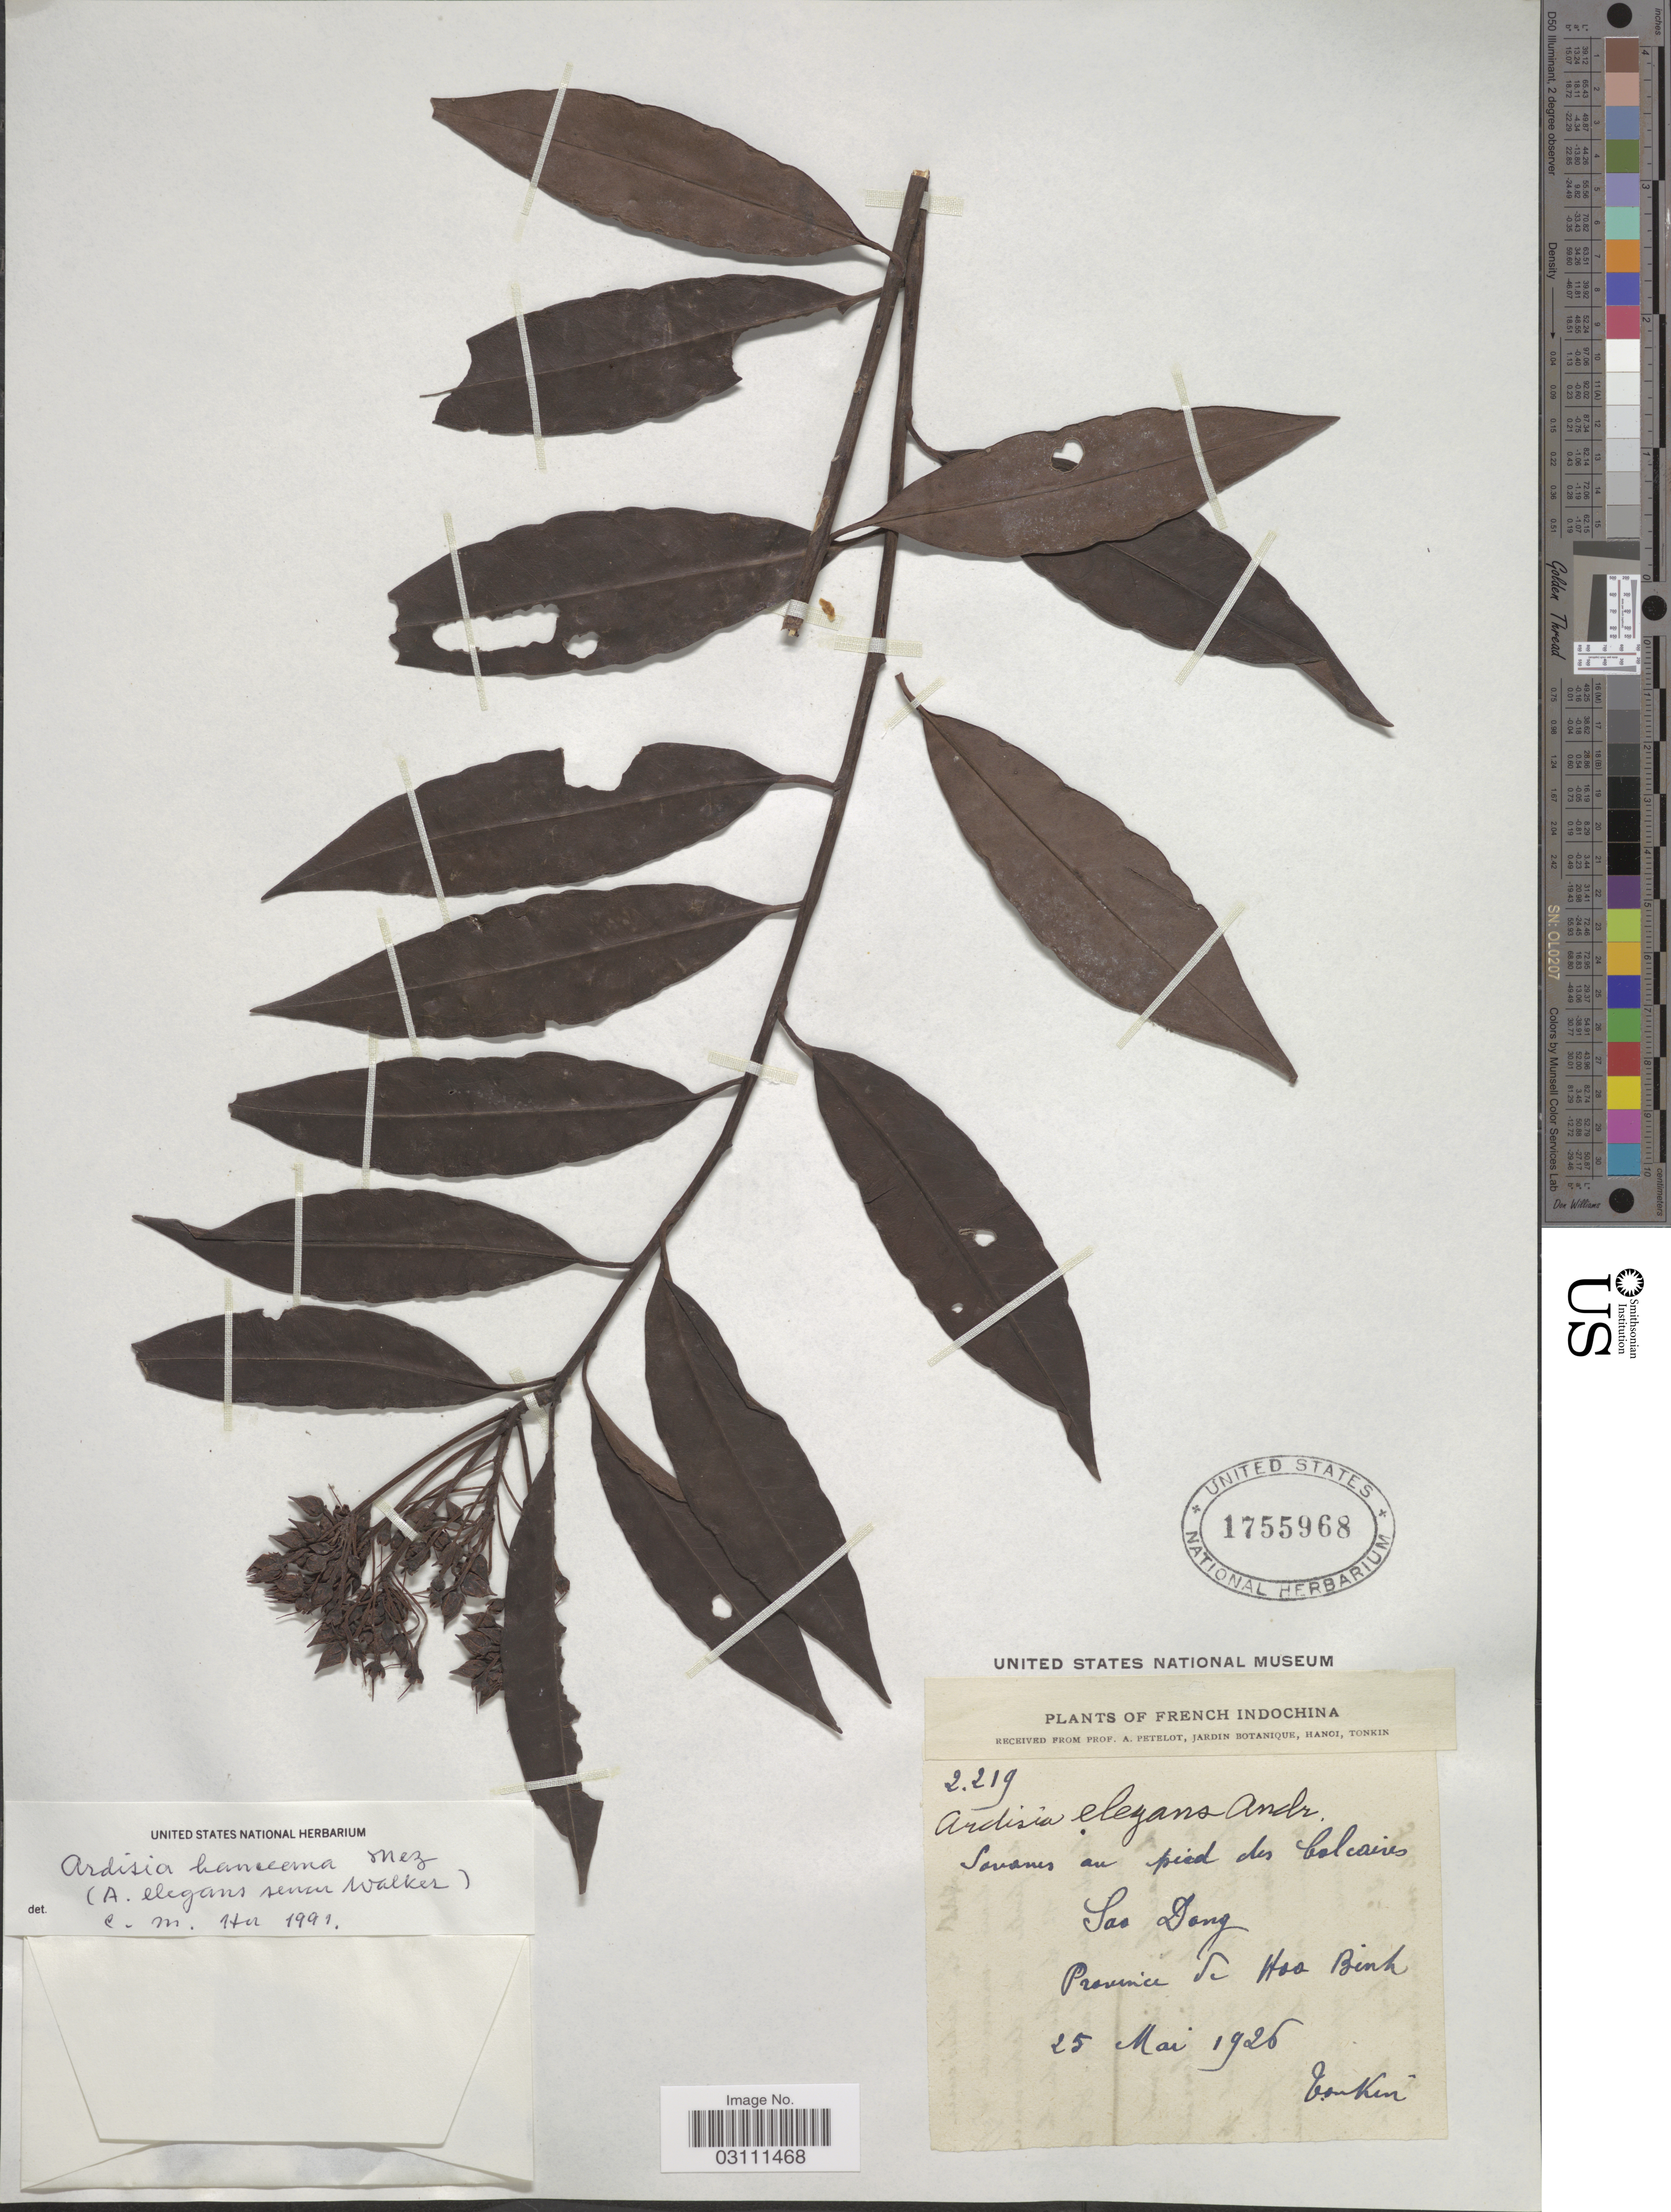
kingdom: Plantae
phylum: Tracheophyta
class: Magnoliopsida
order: Ericales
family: Primulaceae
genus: Ardisia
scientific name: Ardisia elegans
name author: Andrews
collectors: A. Petelot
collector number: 2219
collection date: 1926-05-25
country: Vietnam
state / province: Hoa Binh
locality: Sas Dong, Province de Hoa Binh.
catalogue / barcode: US 1755968